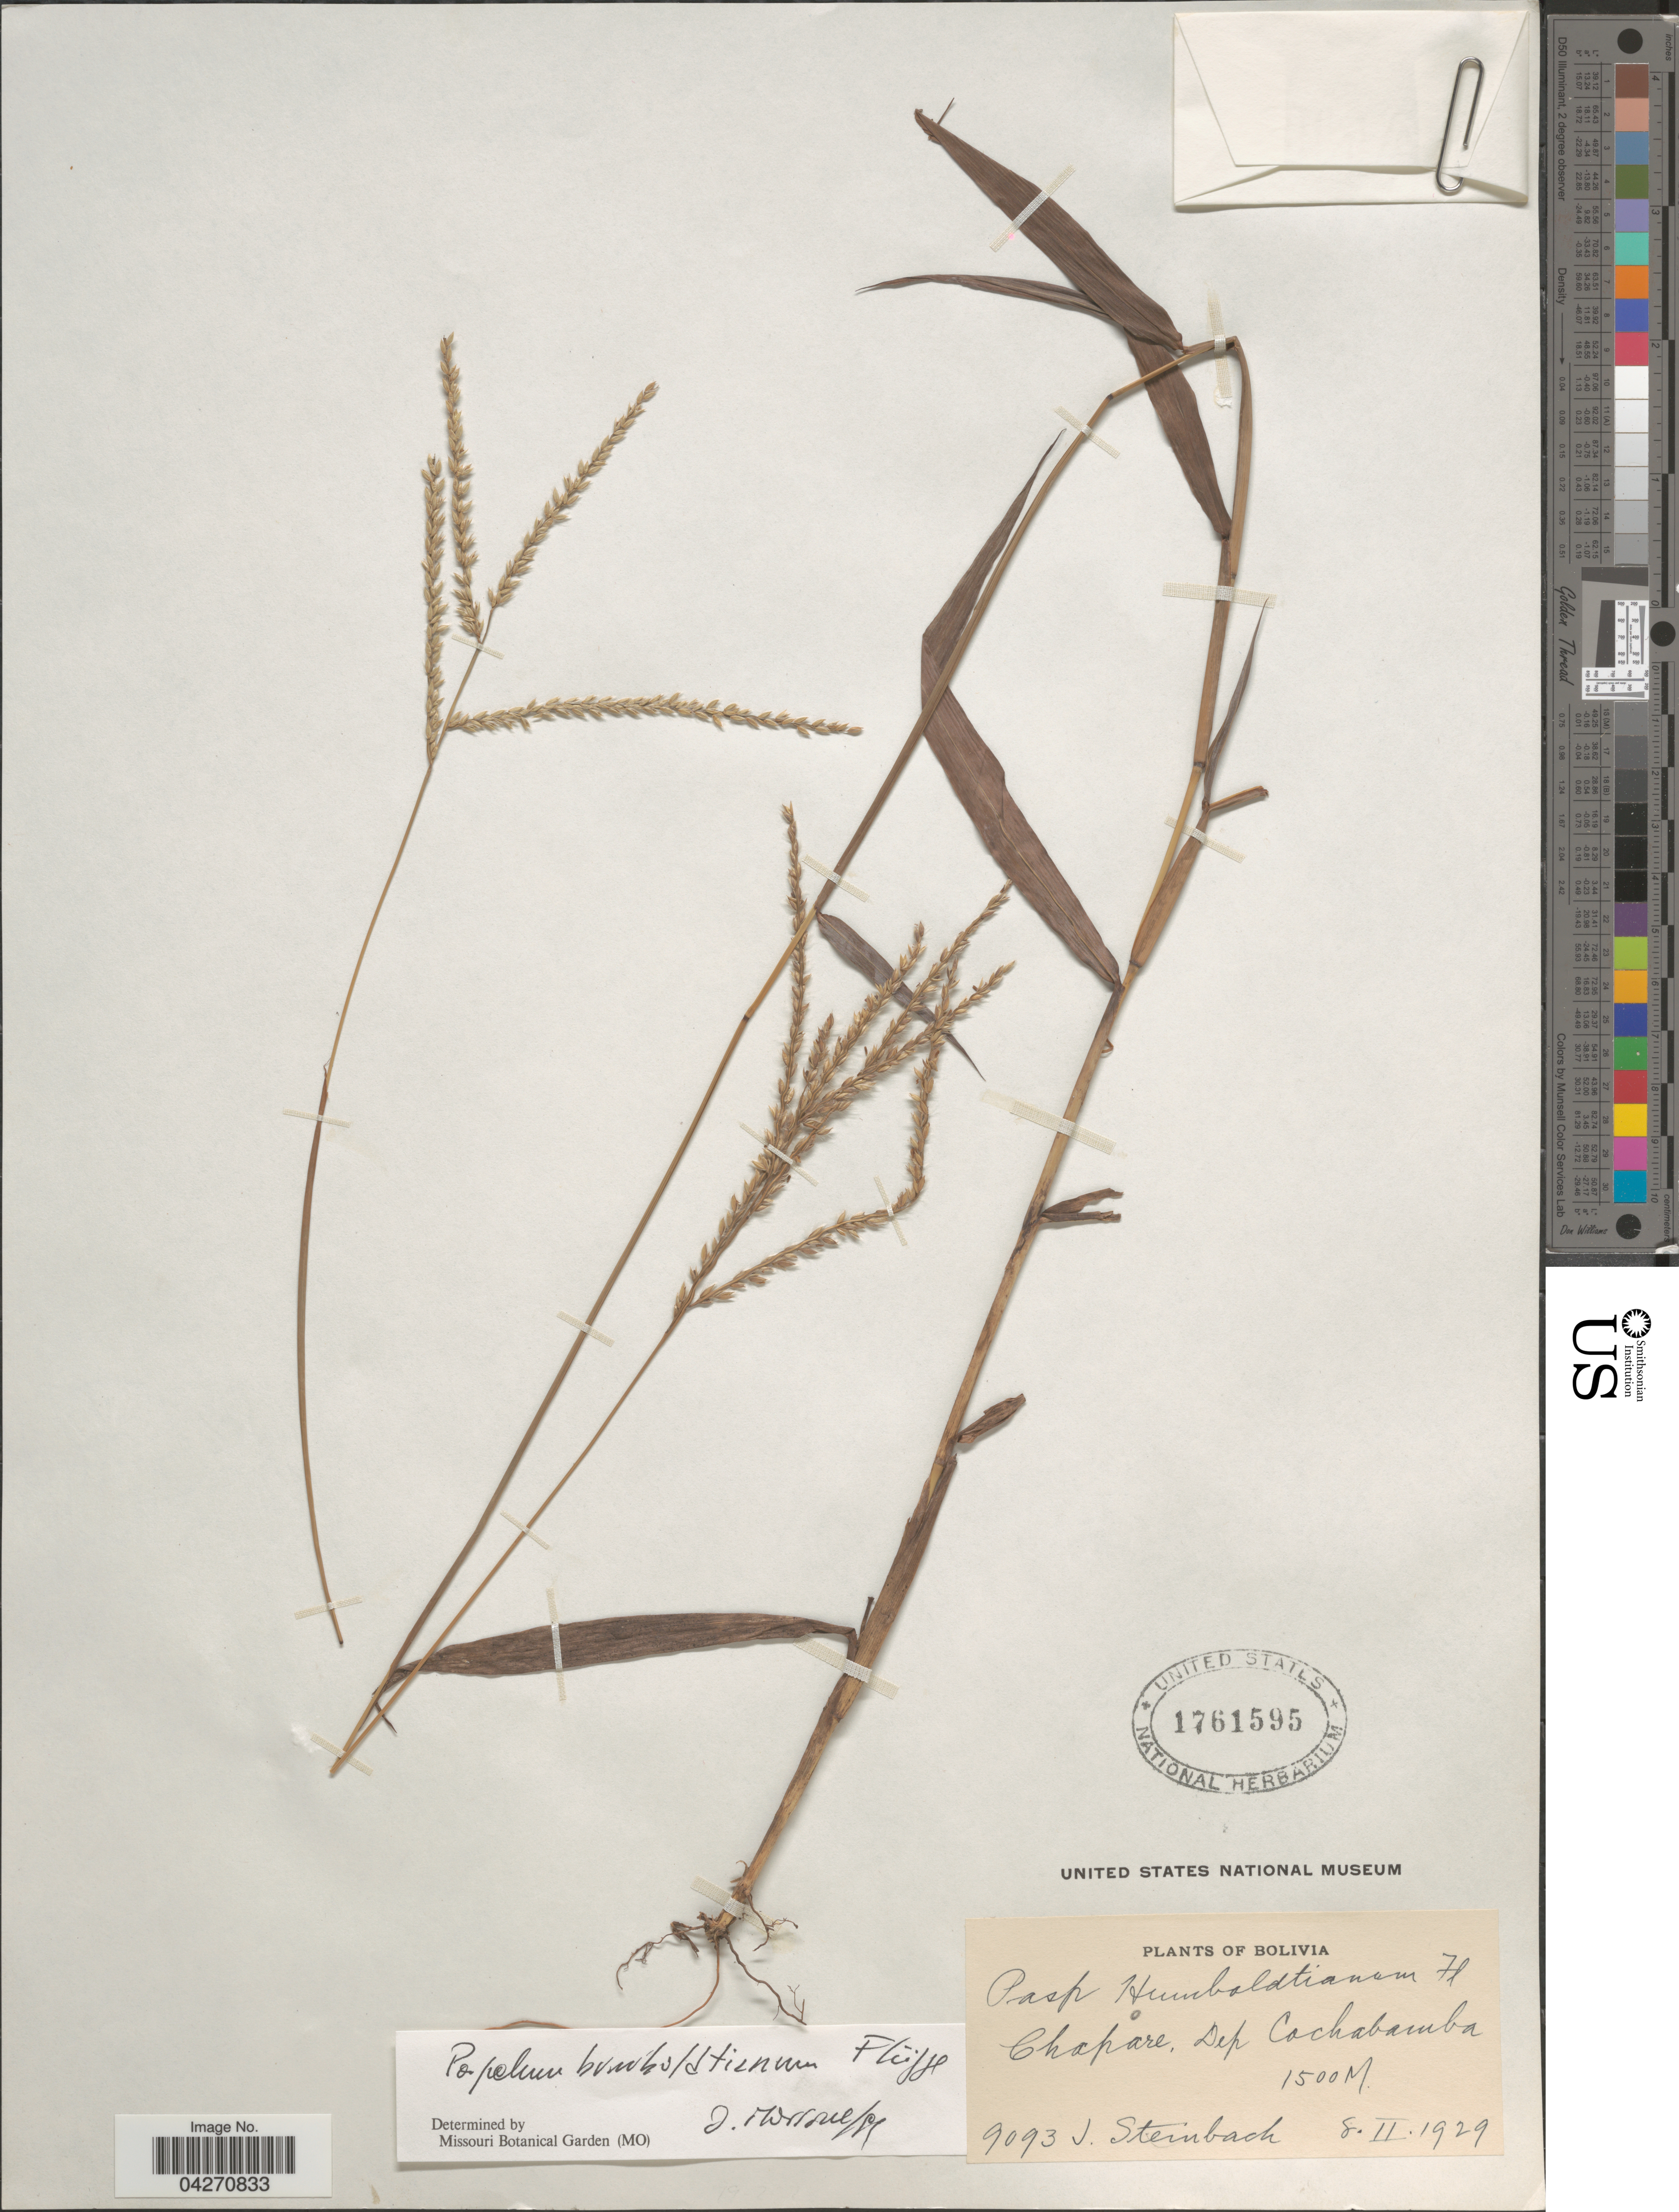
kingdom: Plantae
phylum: Tracheophyta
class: Liliopsida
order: Poales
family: Poaceae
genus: Paspalum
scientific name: Paspalum humboldtianum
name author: Flüggé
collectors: J. Steinbach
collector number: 9093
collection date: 1929-02-08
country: Bolivia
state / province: Cochabamba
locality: Chapare, Dep Cochabamba.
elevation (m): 1500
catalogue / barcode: US 1761595